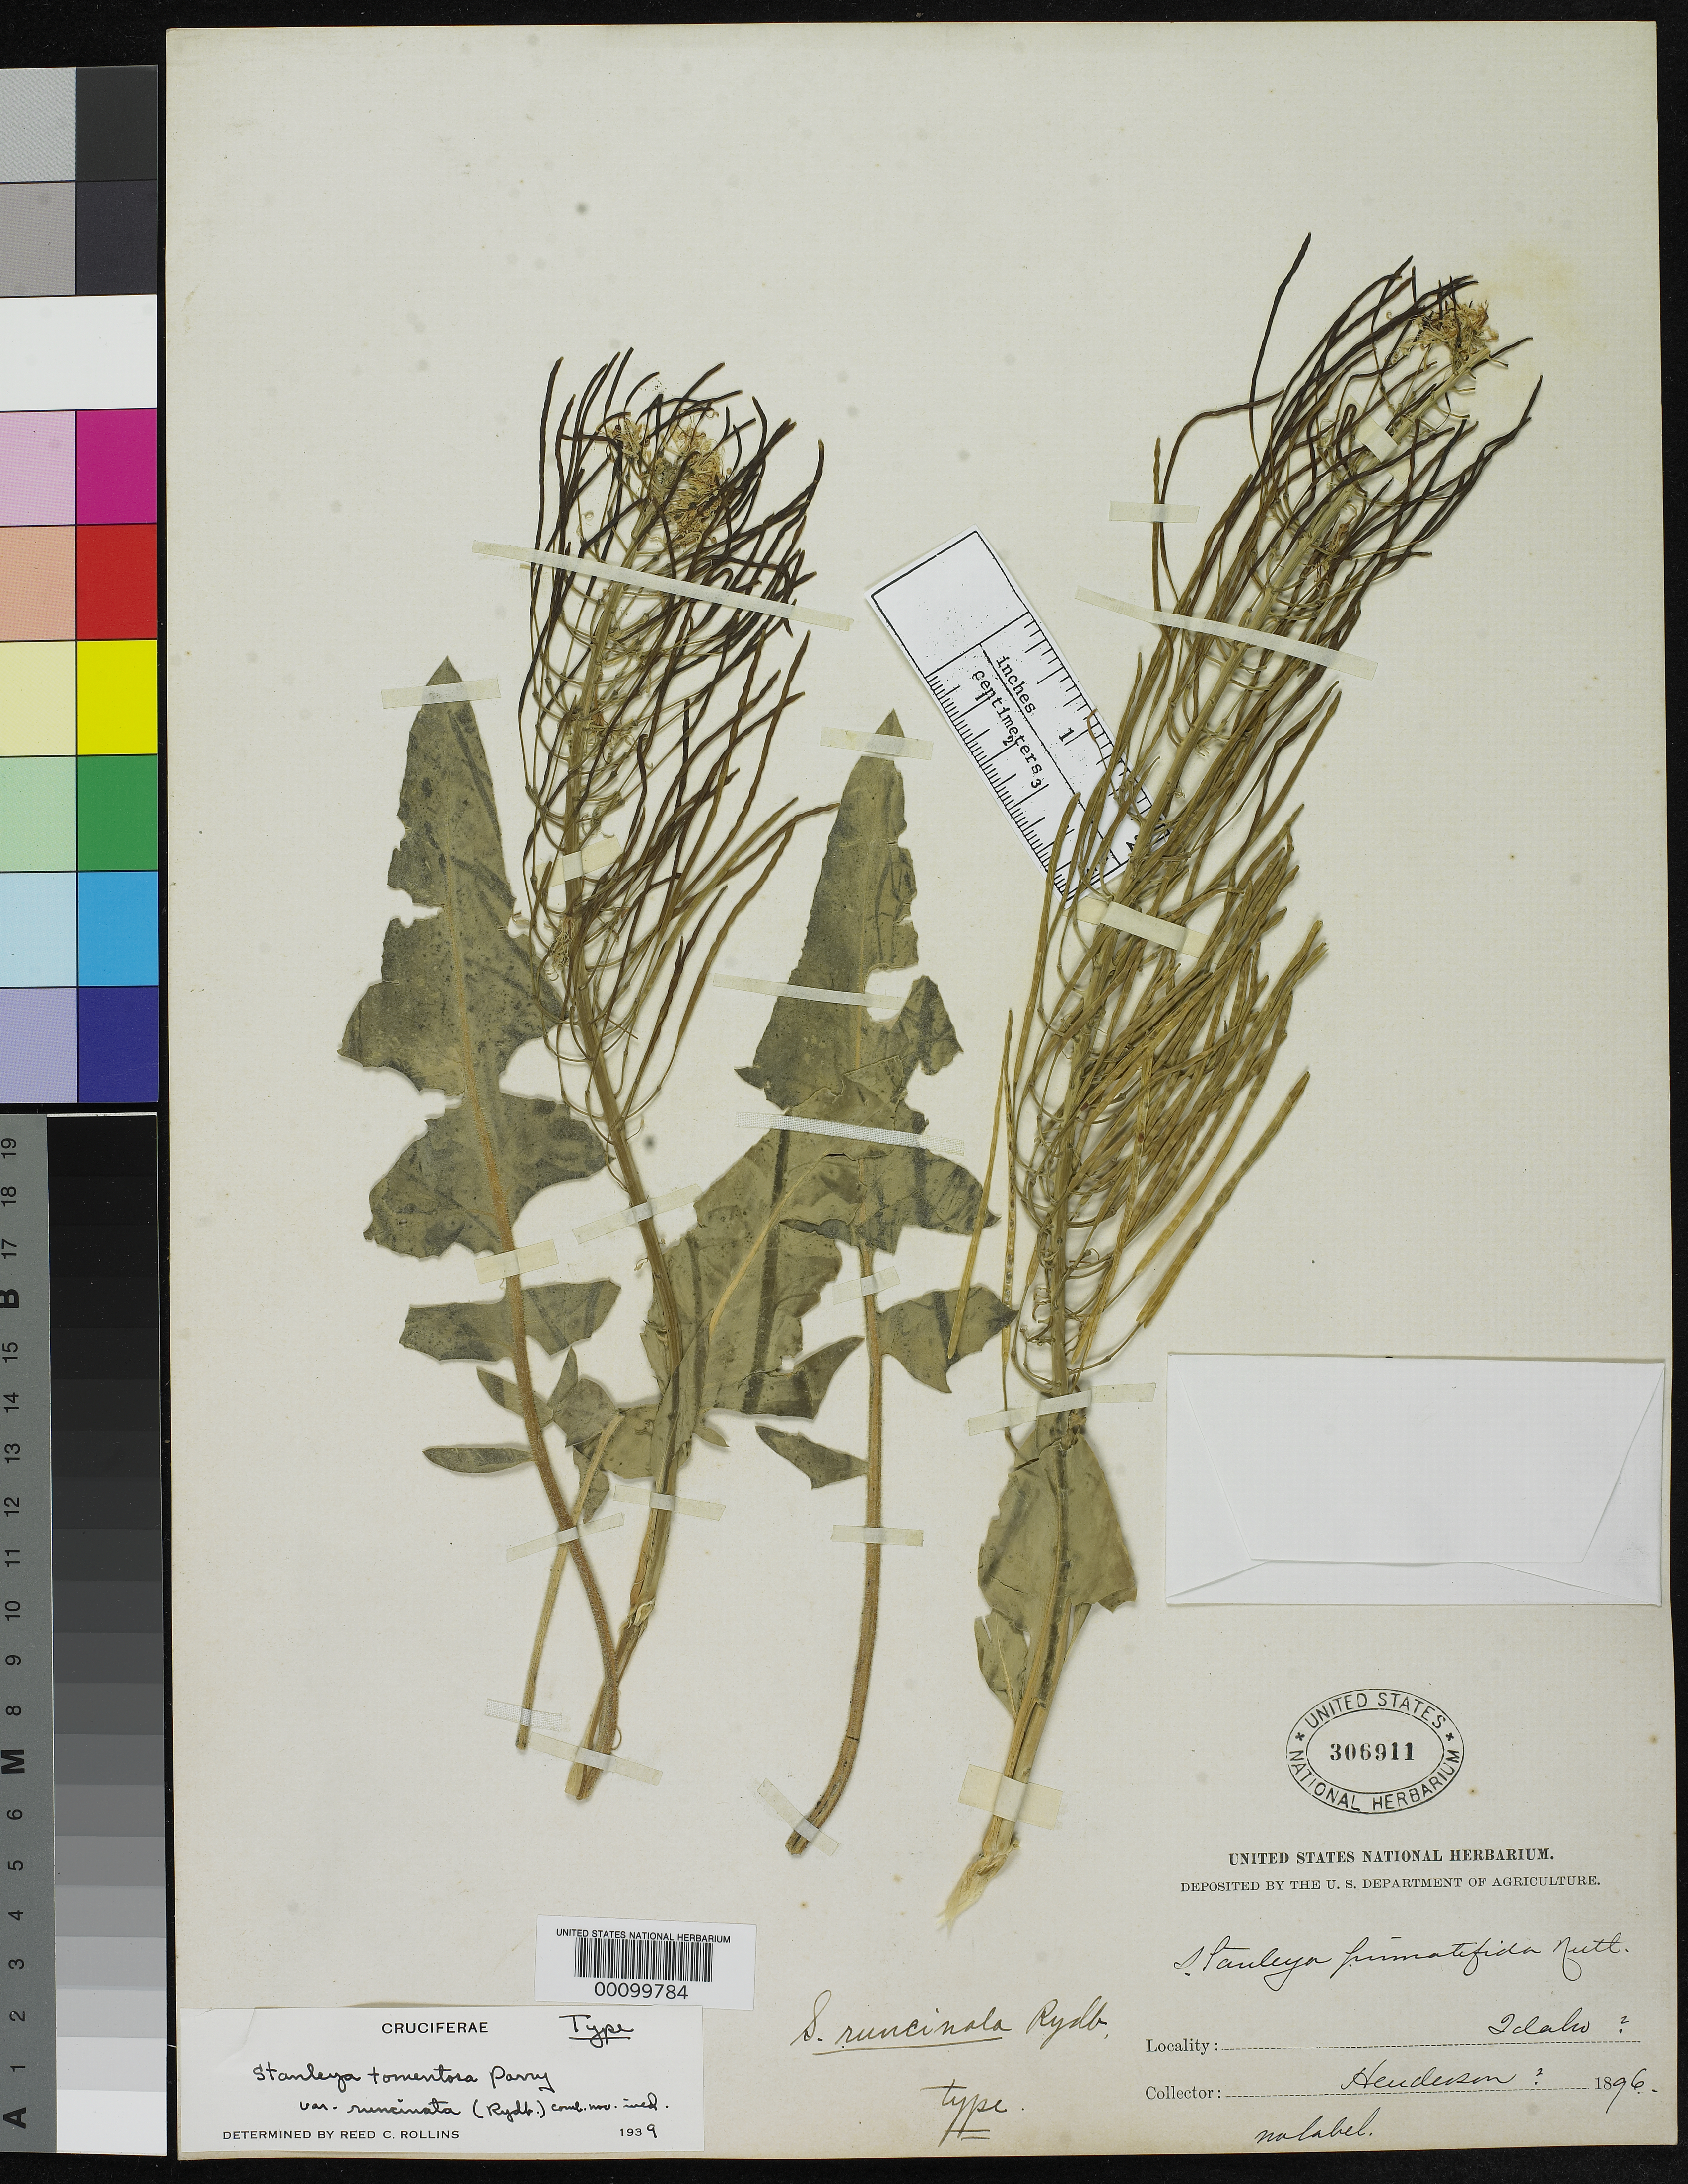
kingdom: Plantae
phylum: Tracheophyta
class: Magnoliopsida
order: Brassicales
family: Brassicaceae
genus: Stanleya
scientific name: Stanleya runicinata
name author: Rydb.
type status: Holotype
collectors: L. F. Henderson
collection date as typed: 1896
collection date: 1896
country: United States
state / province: Idaho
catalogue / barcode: US 306911